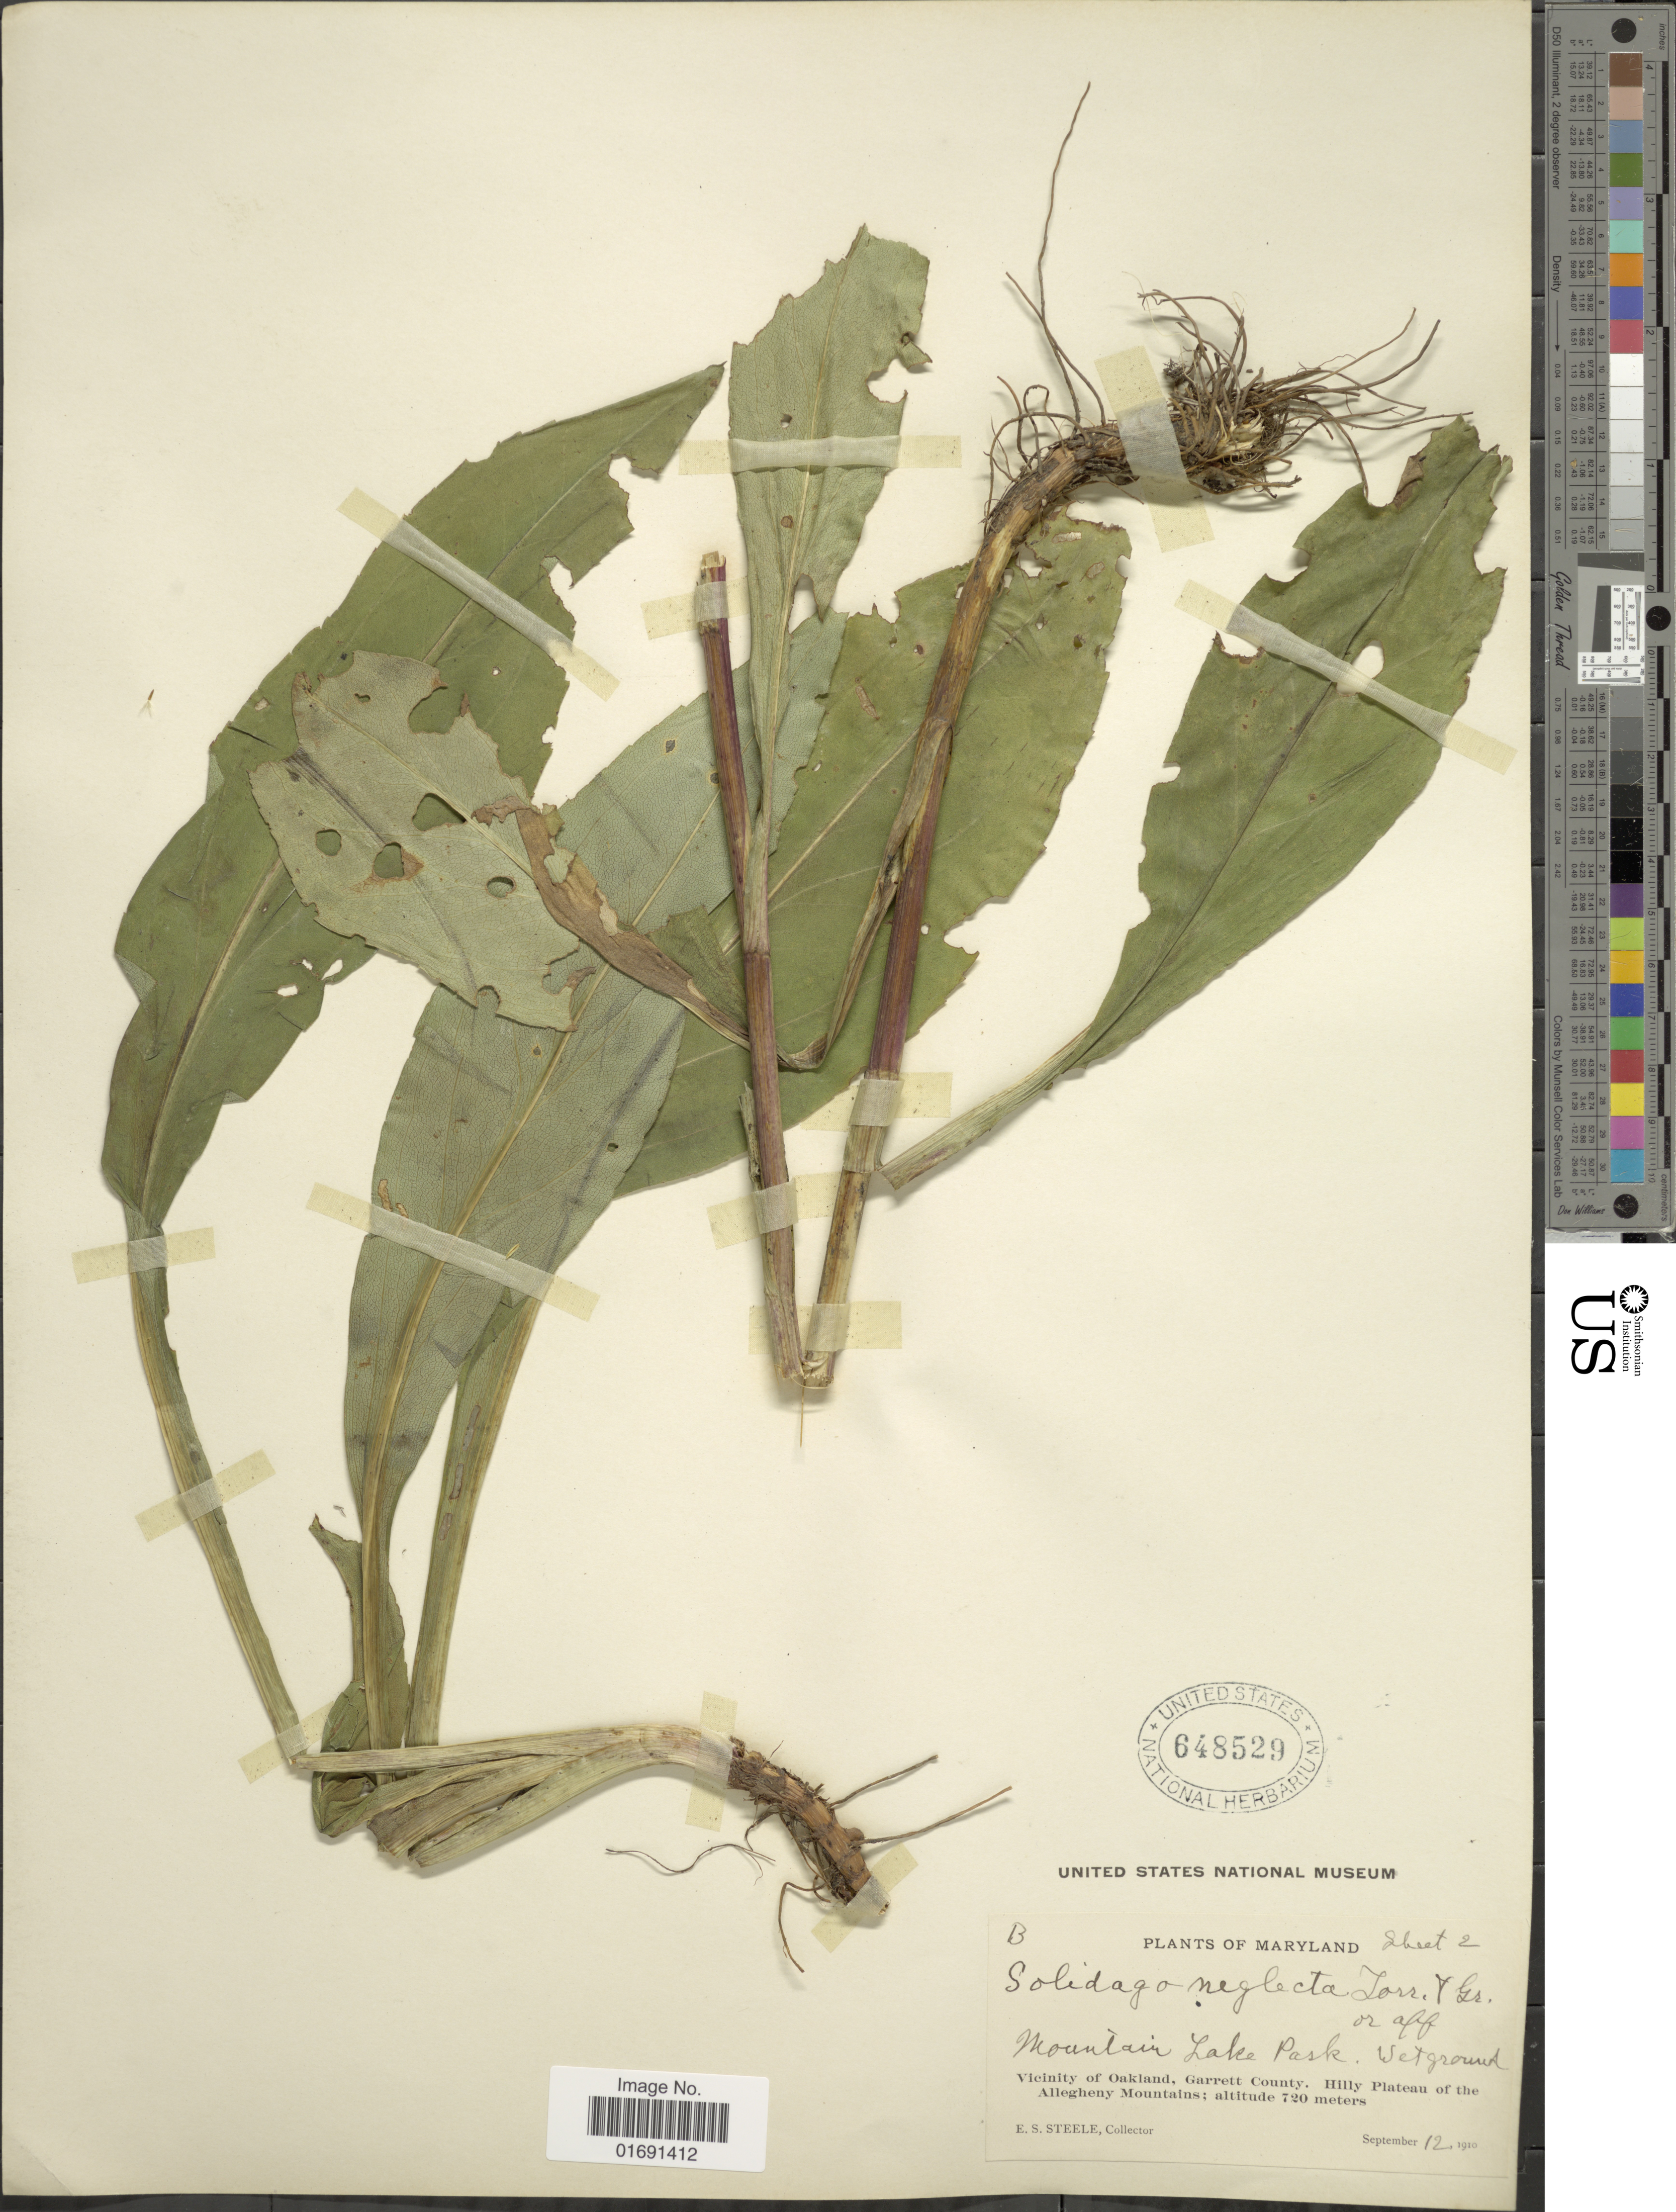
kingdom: Plantae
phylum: Tracheophyta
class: Magnoliopsida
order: Asterales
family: Asteraceae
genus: Solidago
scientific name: Solidago uniligulata var. neglecta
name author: Fernald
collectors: E. Steele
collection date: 1910-09-12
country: United States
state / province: Maryland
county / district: Garrett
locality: Mountain Lake Park, Vicinity of Oakland, Garrett County, Hilly Plateau of the Allegheny Mountains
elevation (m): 720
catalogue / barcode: US 648529